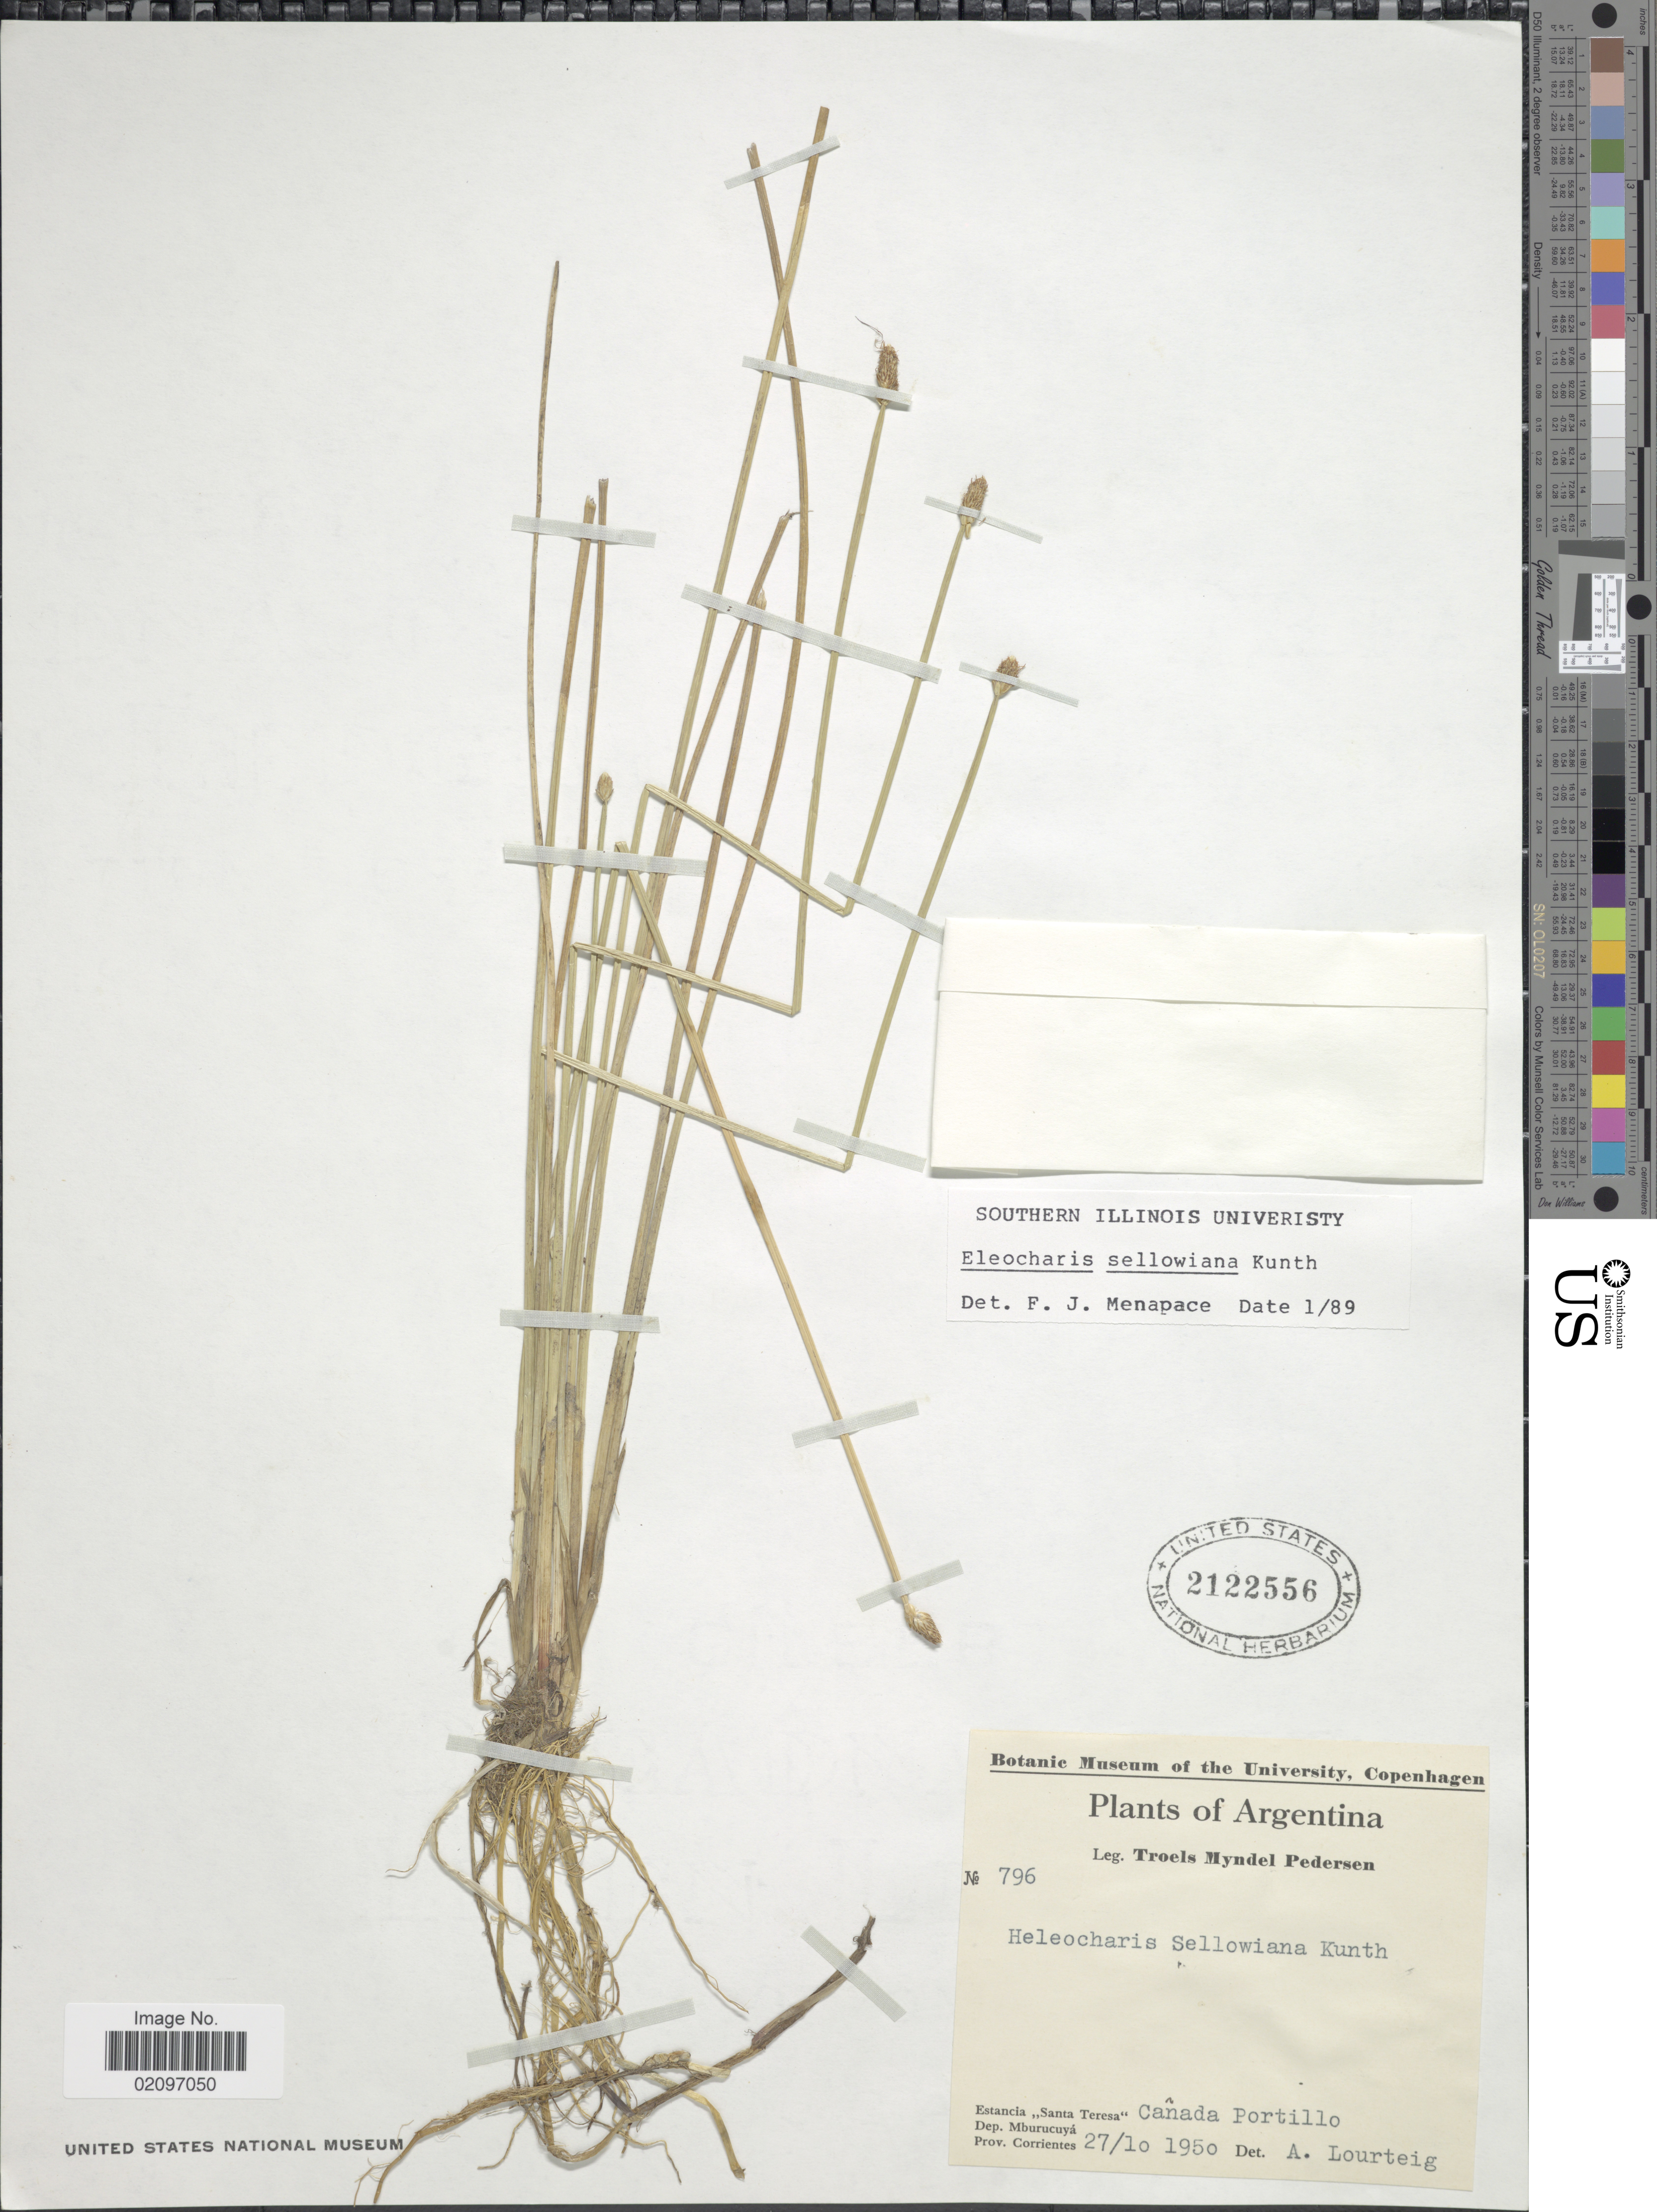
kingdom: Plantae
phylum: Tracheophyta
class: Liliopsida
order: Poales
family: Cyperaceae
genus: Eleocharis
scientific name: Eleocharis sellowiana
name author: Kunth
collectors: T. Pederson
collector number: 796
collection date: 1950-10-27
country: Argentina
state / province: Corrientes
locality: Estancia Santa Teresa Canada Portillo, Dep. Mburucuya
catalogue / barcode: US 2122556